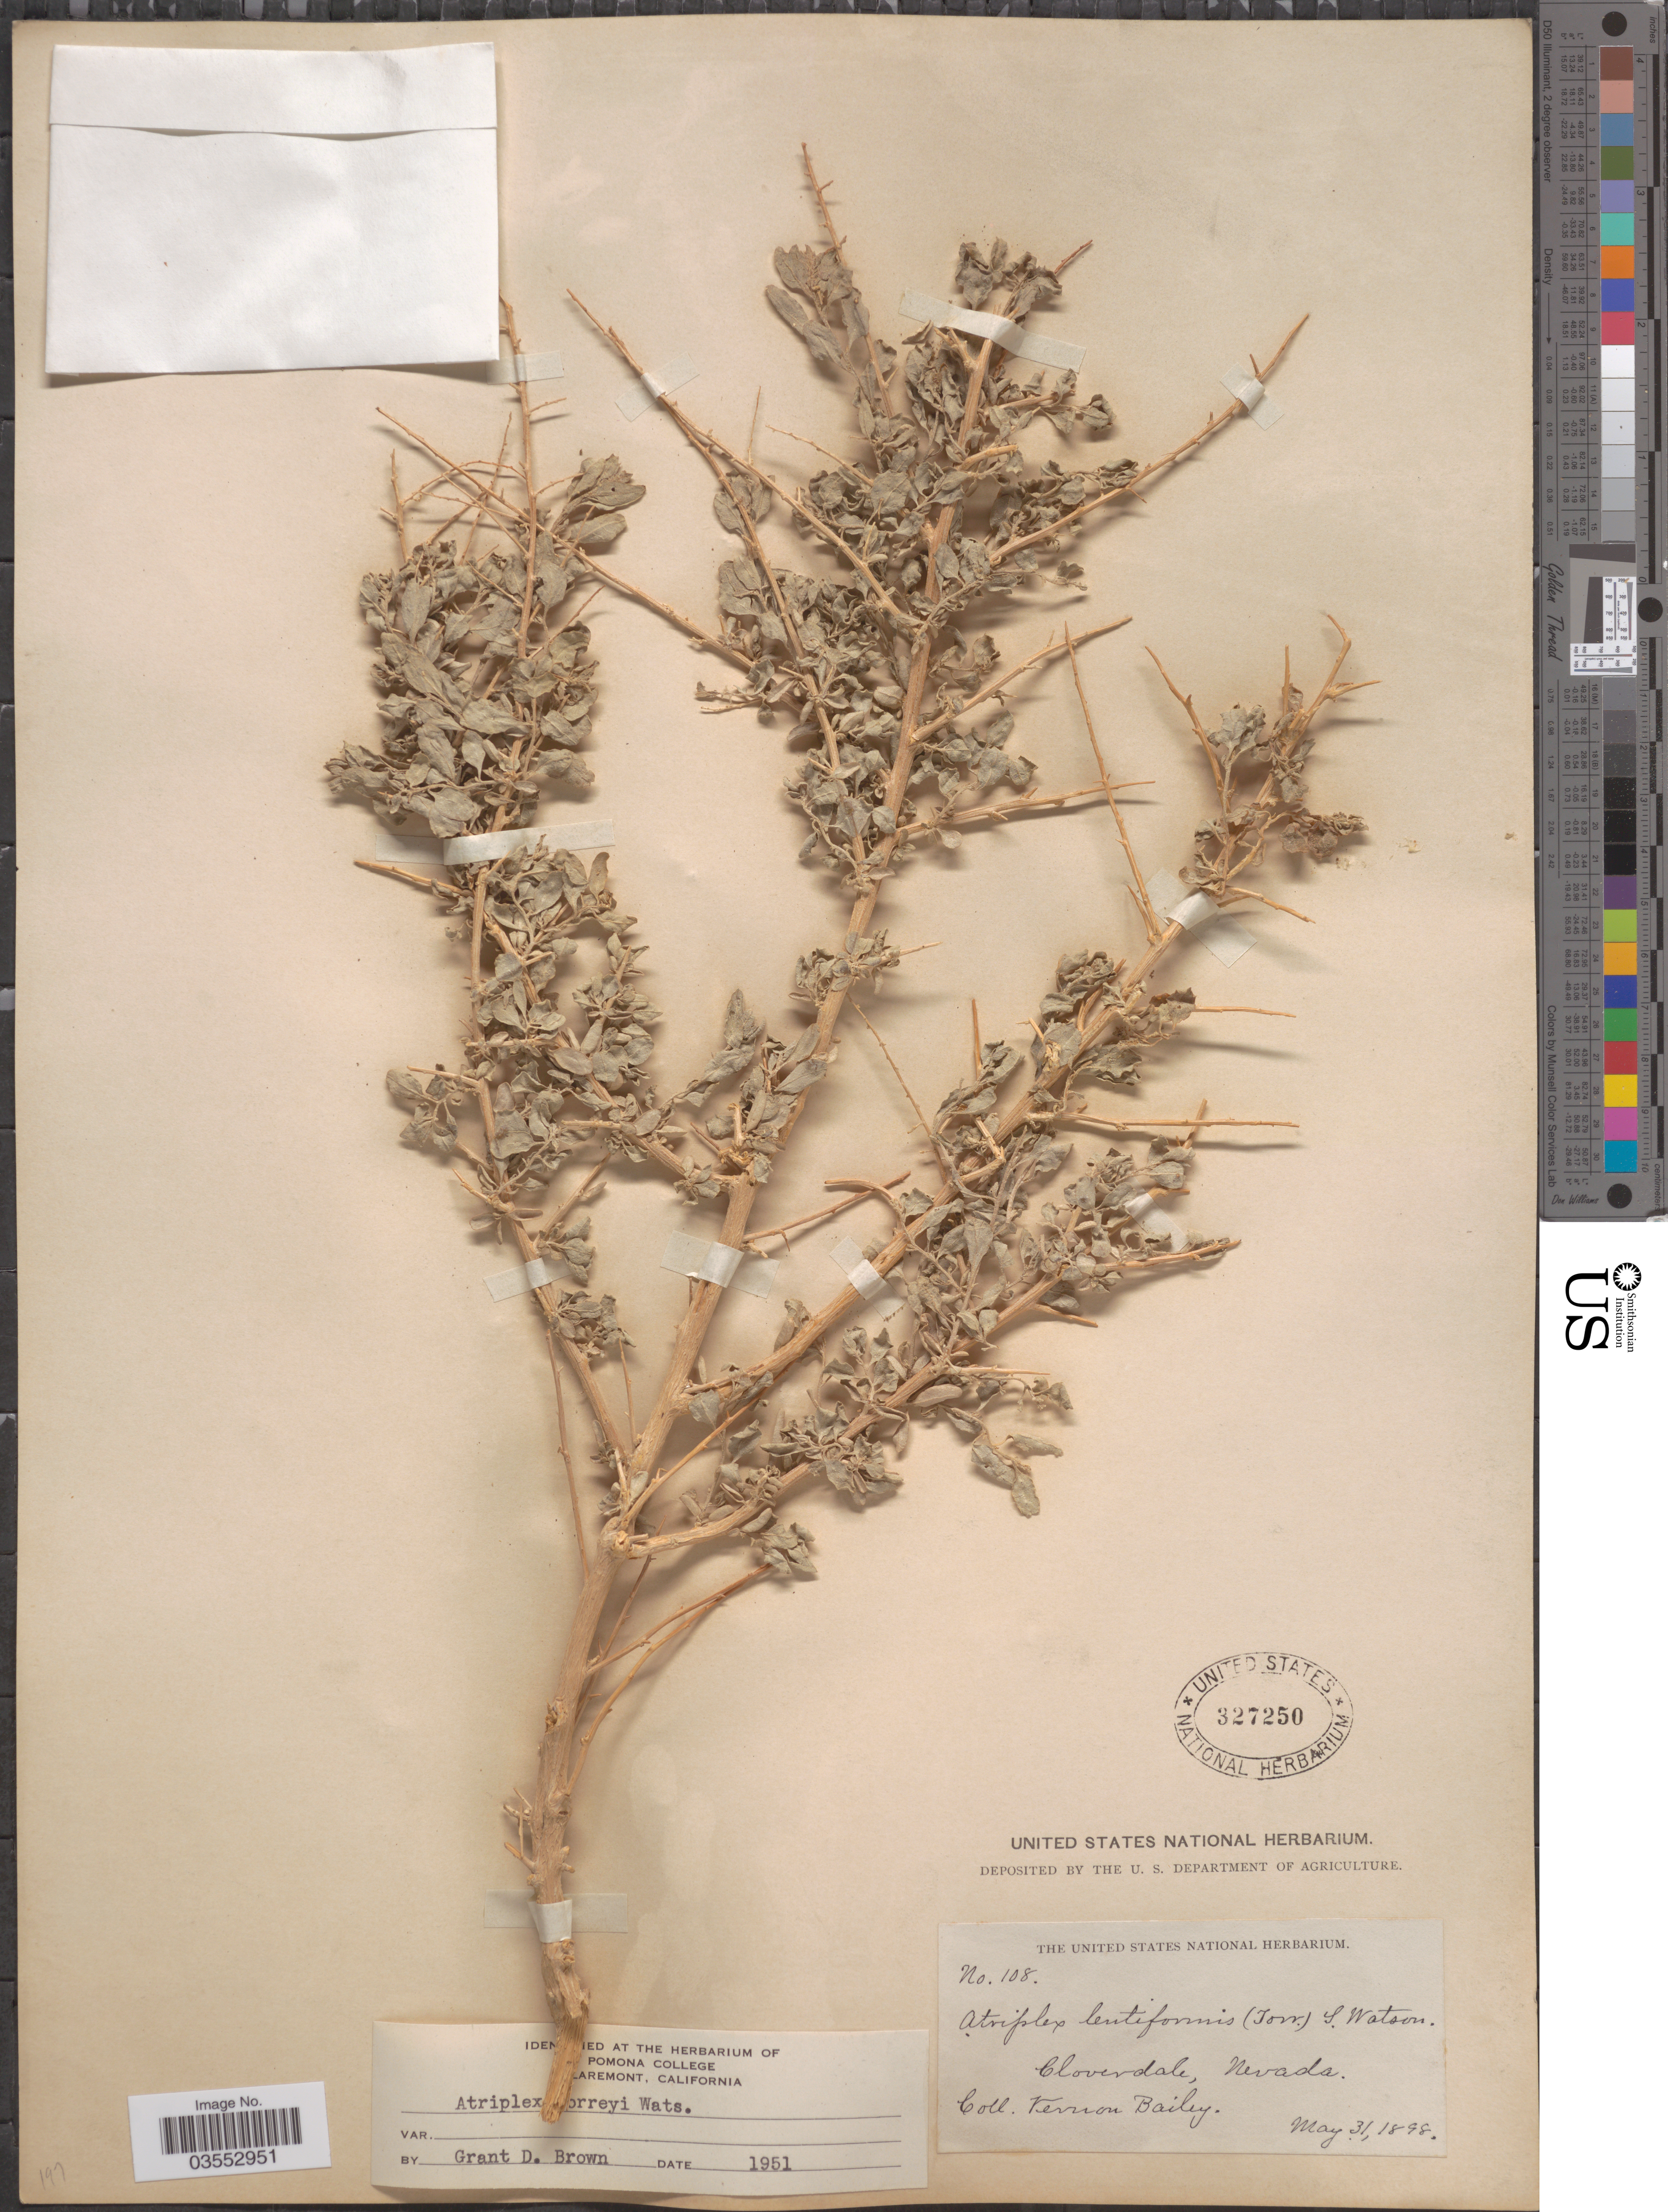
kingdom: Plantae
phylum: Tracheophyta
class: Magnoliopsida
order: Caryophyllales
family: Amaranthaceae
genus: Atriplex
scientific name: Atriplex torreyi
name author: (S. Watson) S. Watson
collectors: V. O. Bailey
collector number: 108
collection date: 1898-05-31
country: United States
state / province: Nevada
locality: Cloverdale.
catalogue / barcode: US 327250